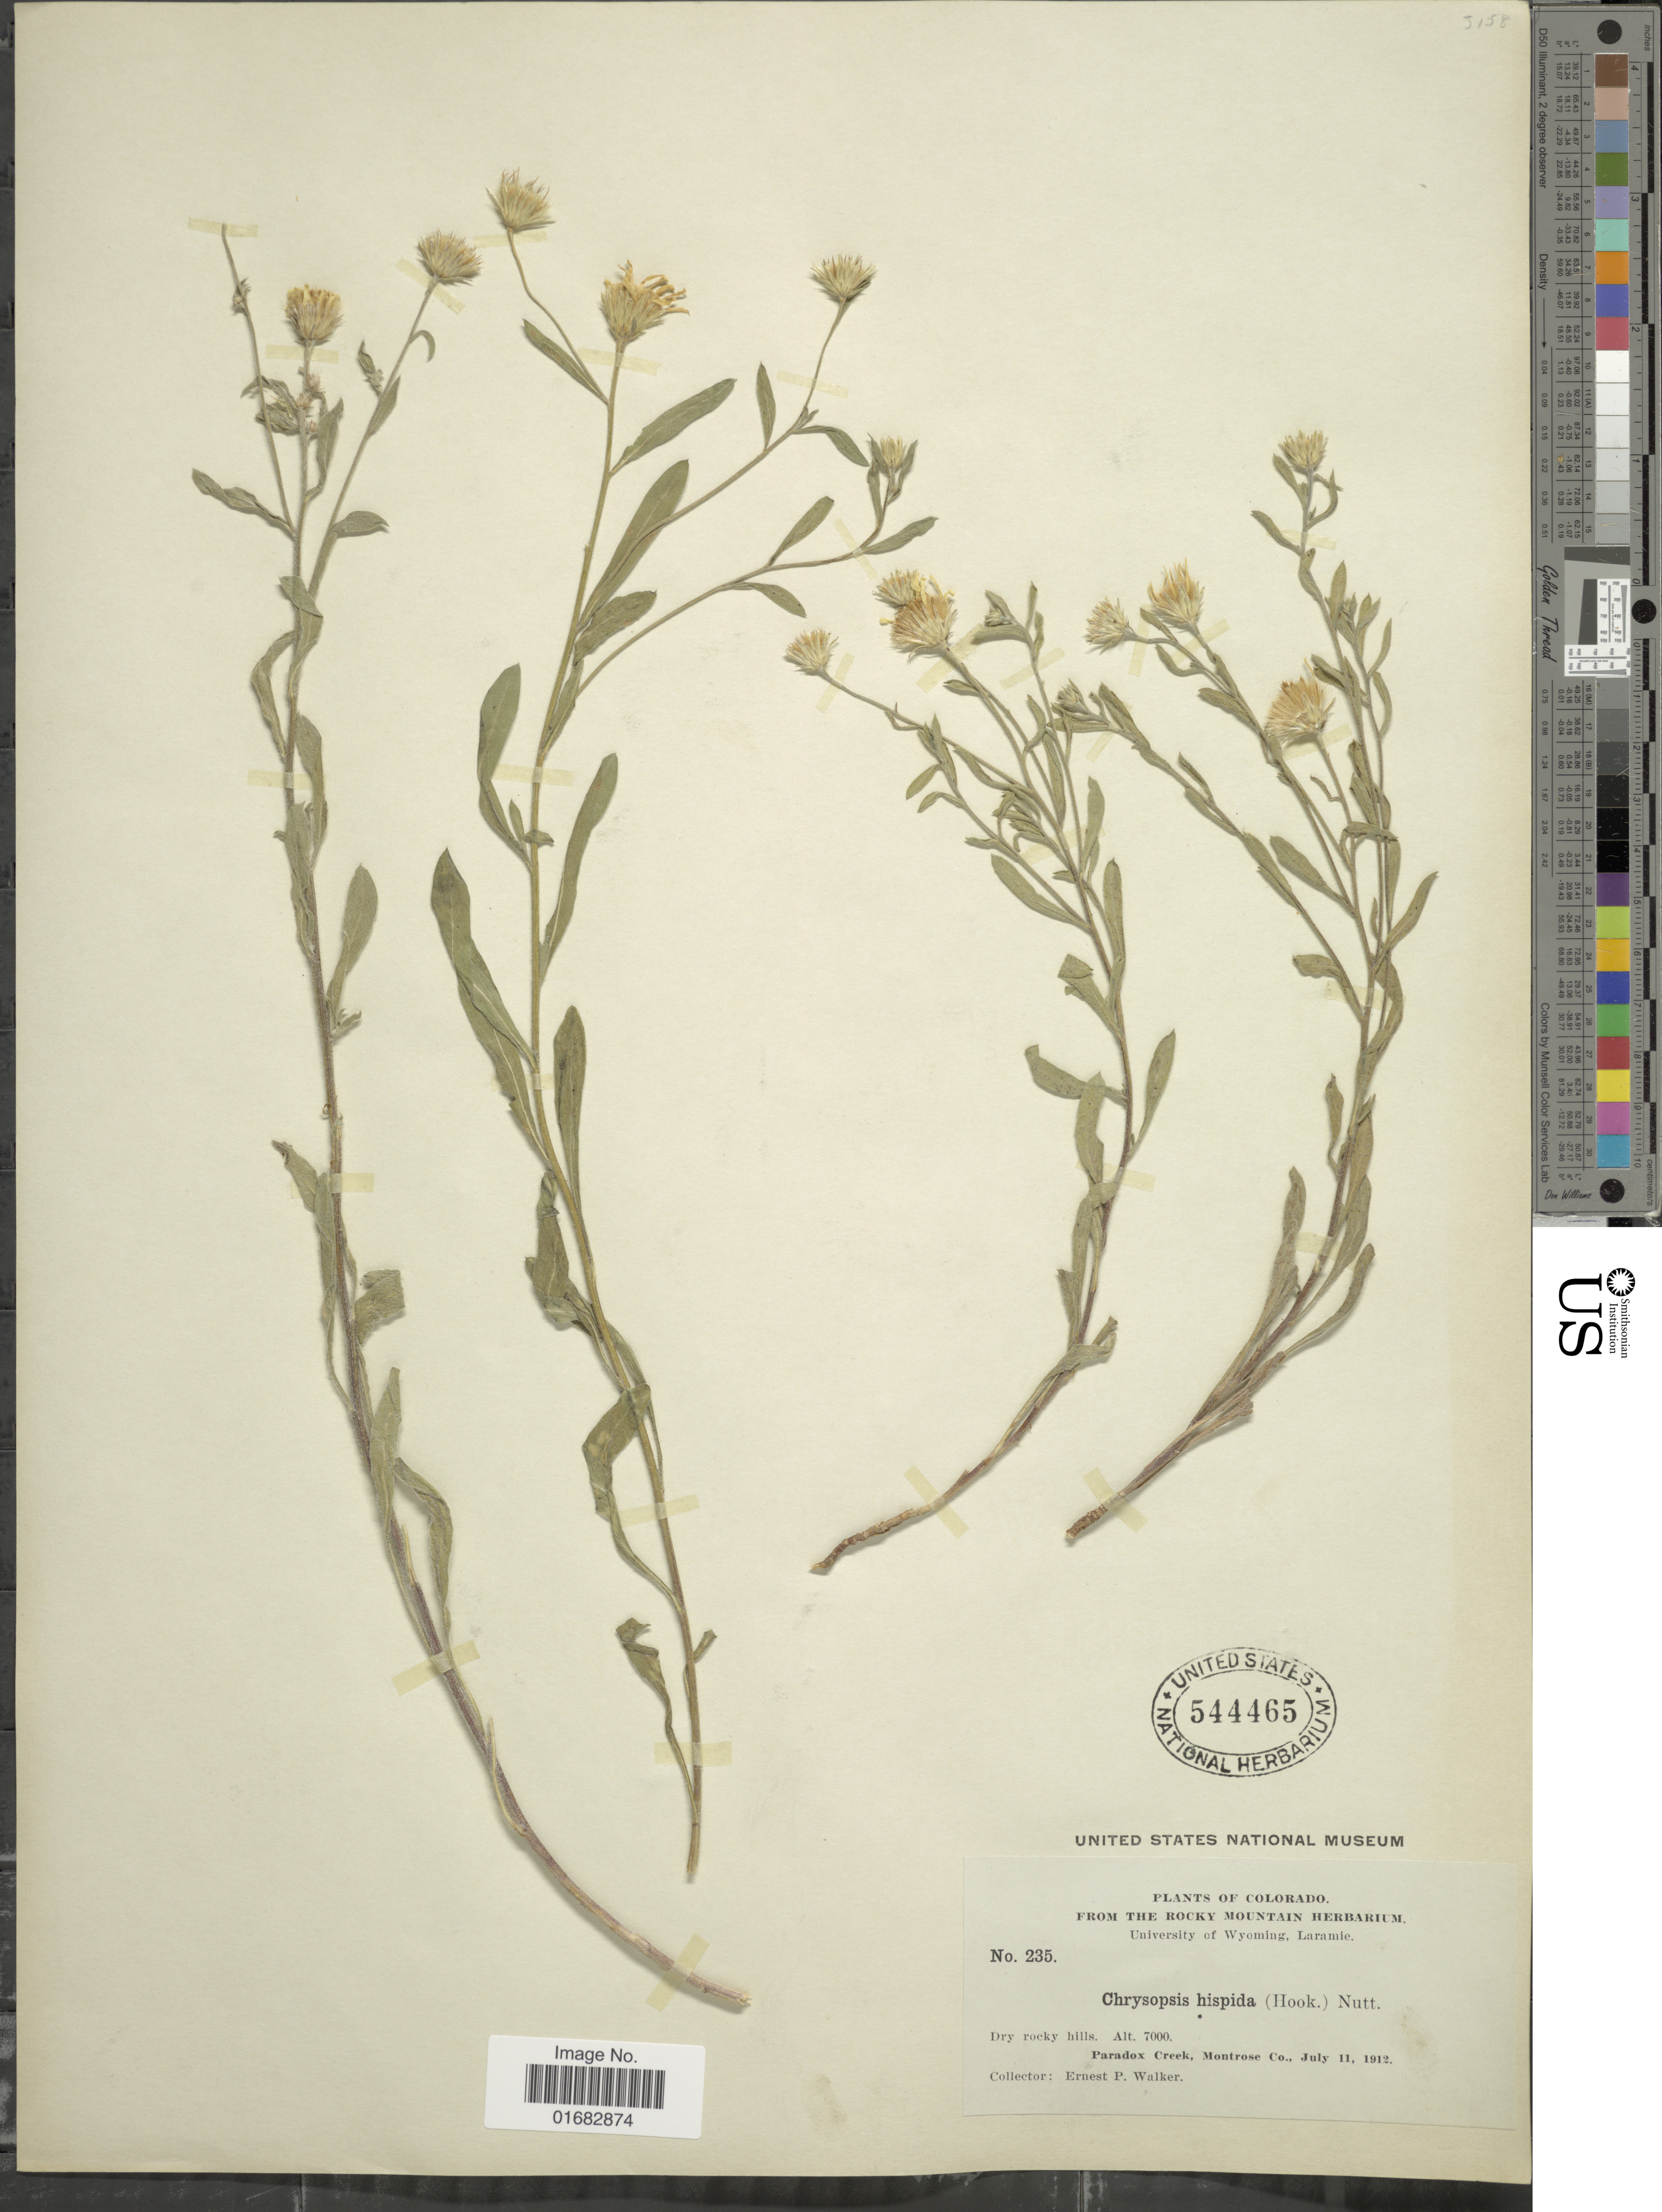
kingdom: Plantae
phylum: Tracheophyta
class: Magnoliopsida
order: Asterales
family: Asteraceae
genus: Heterotheca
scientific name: Heterotheca villosa var. hispida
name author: (Hook.) V.L. Harms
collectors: E. P. Walker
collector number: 235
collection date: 1912-07-11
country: United States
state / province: Colorado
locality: Dry rocky hills, Paradox Creek, Montrose Co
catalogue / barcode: US 544465